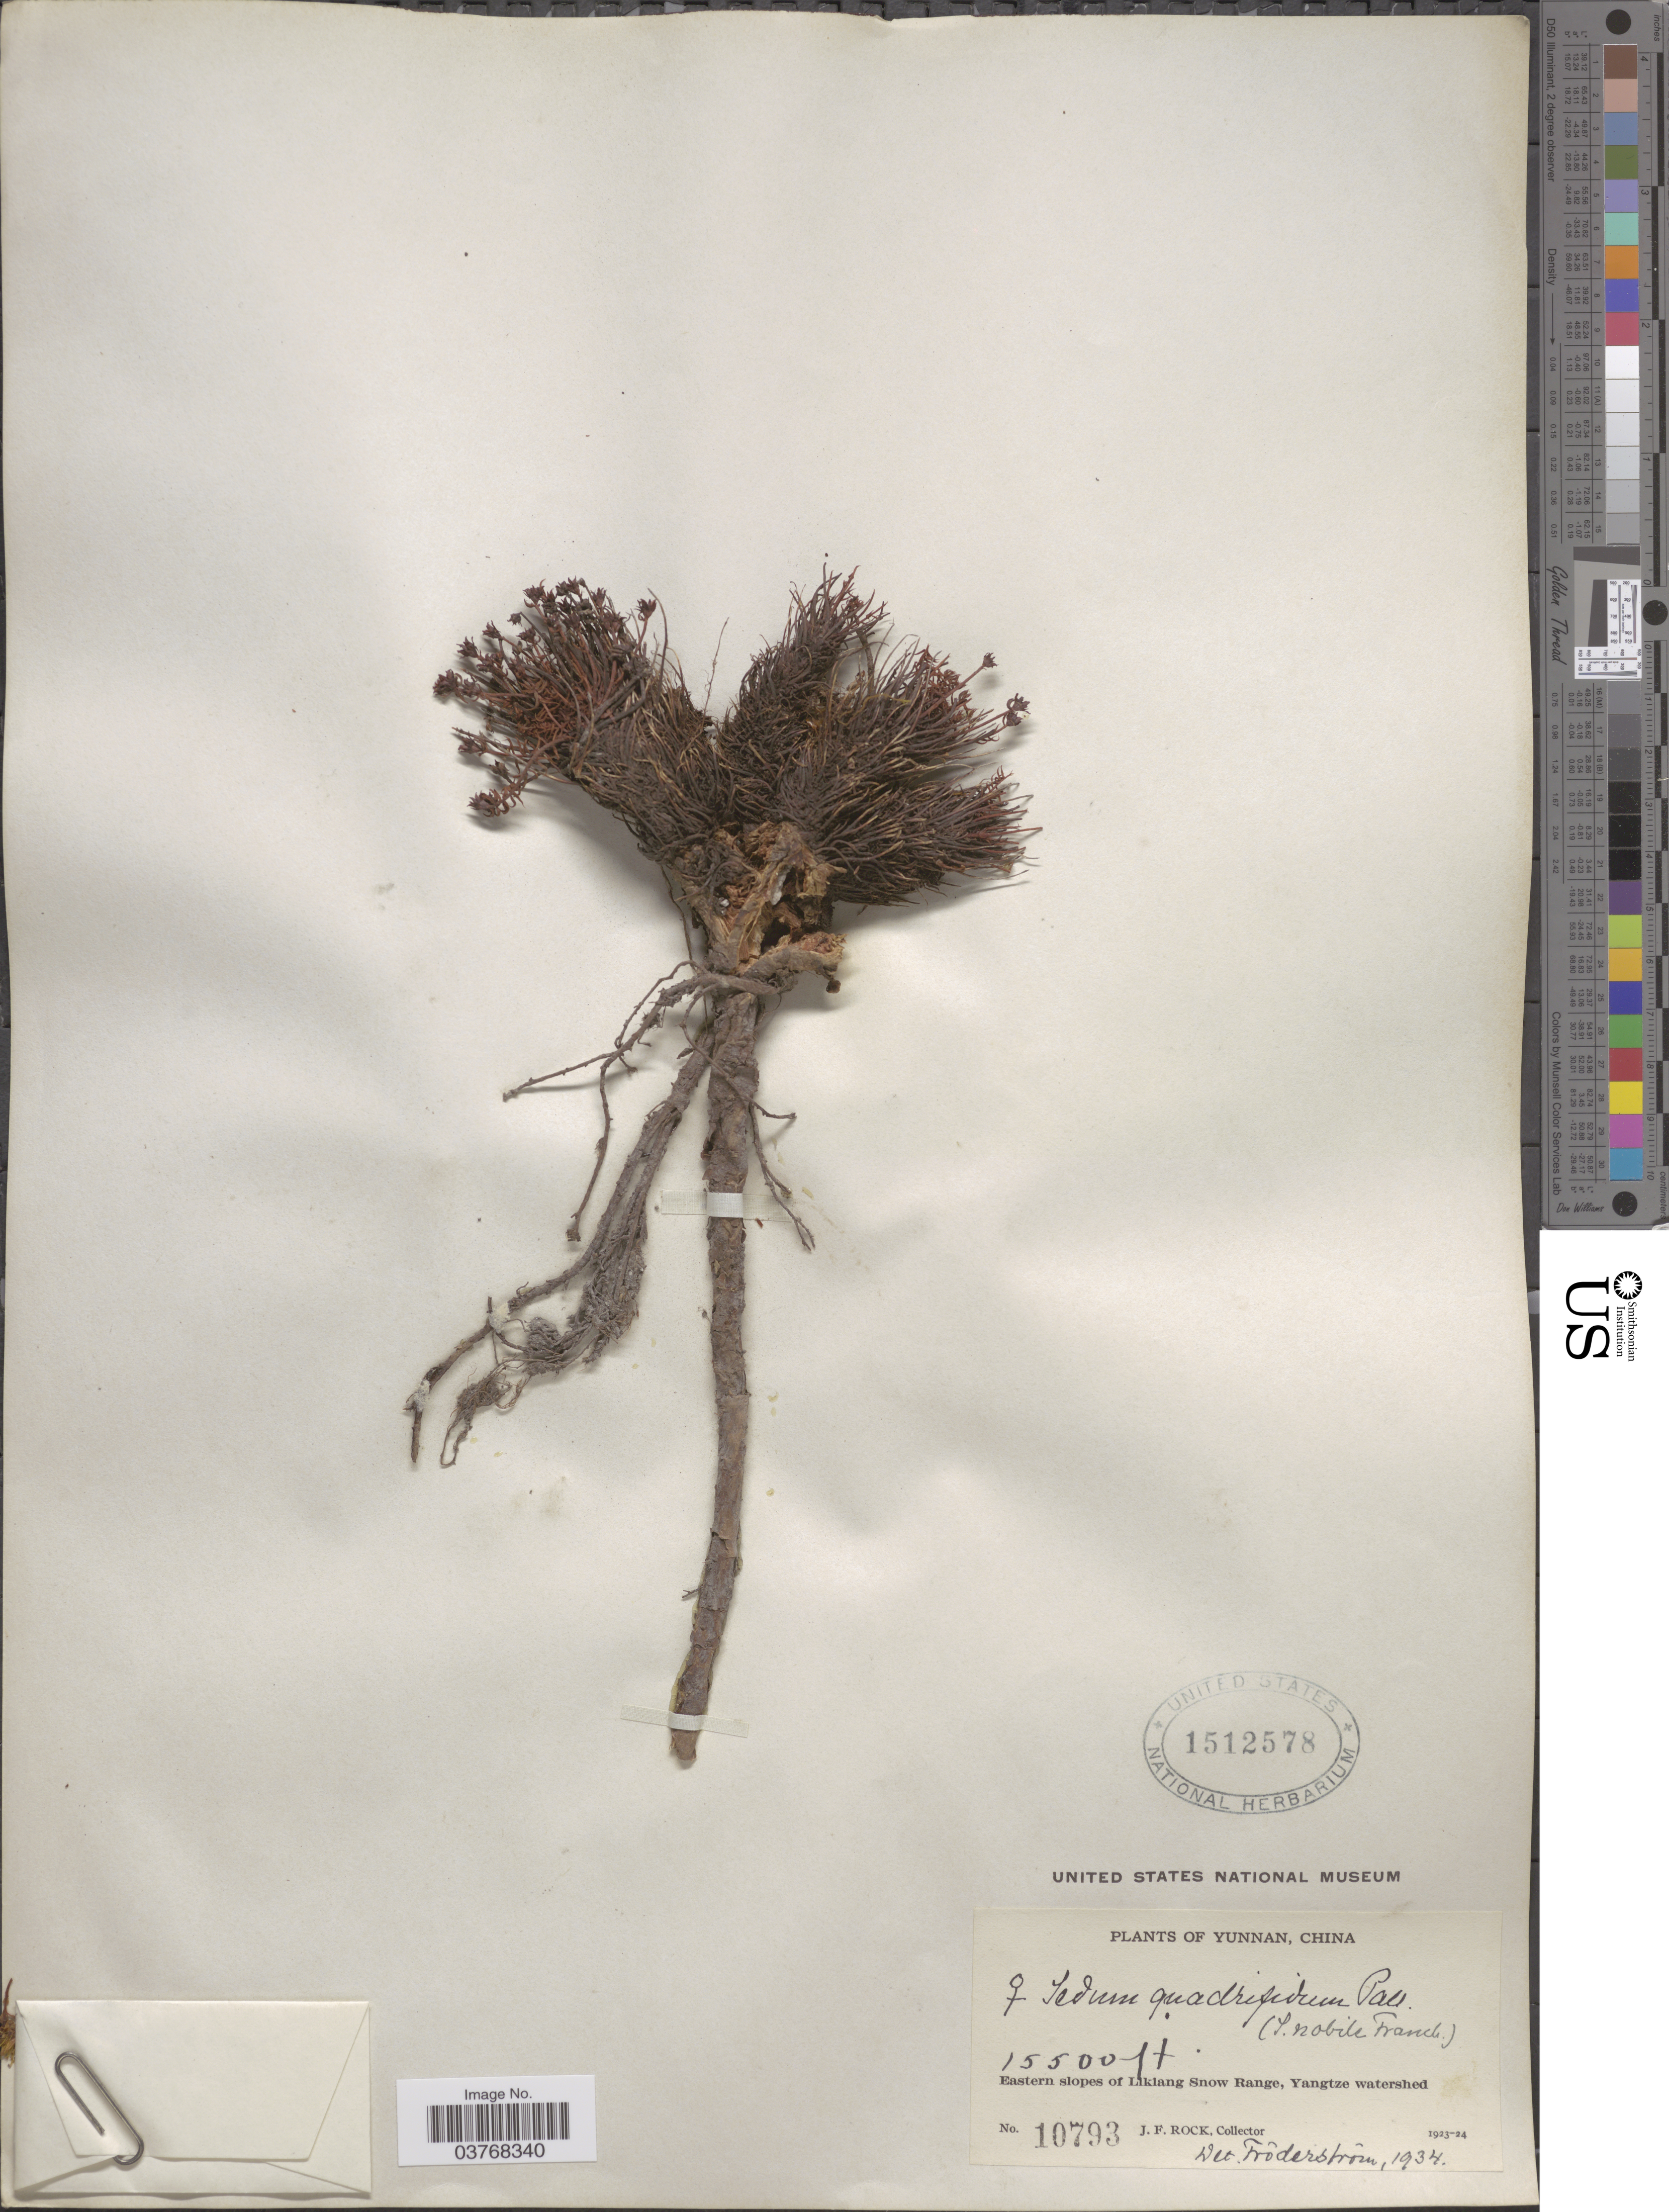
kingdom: Plantae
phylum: Tracheophyta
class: Magnoliopsida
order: Saxifragales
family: Crassulaceae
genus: Rhodiola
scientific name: Rhodiola quadrifida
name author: (Pall.) Fisch. & C.A. Mey.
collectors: J. Rock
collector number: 10793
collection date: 1923/1924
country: China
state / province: Yunnan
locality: Eastern slopes of Likiang Snow Range, Yangtze watershed.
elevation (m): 4724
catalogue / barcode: US 1512578